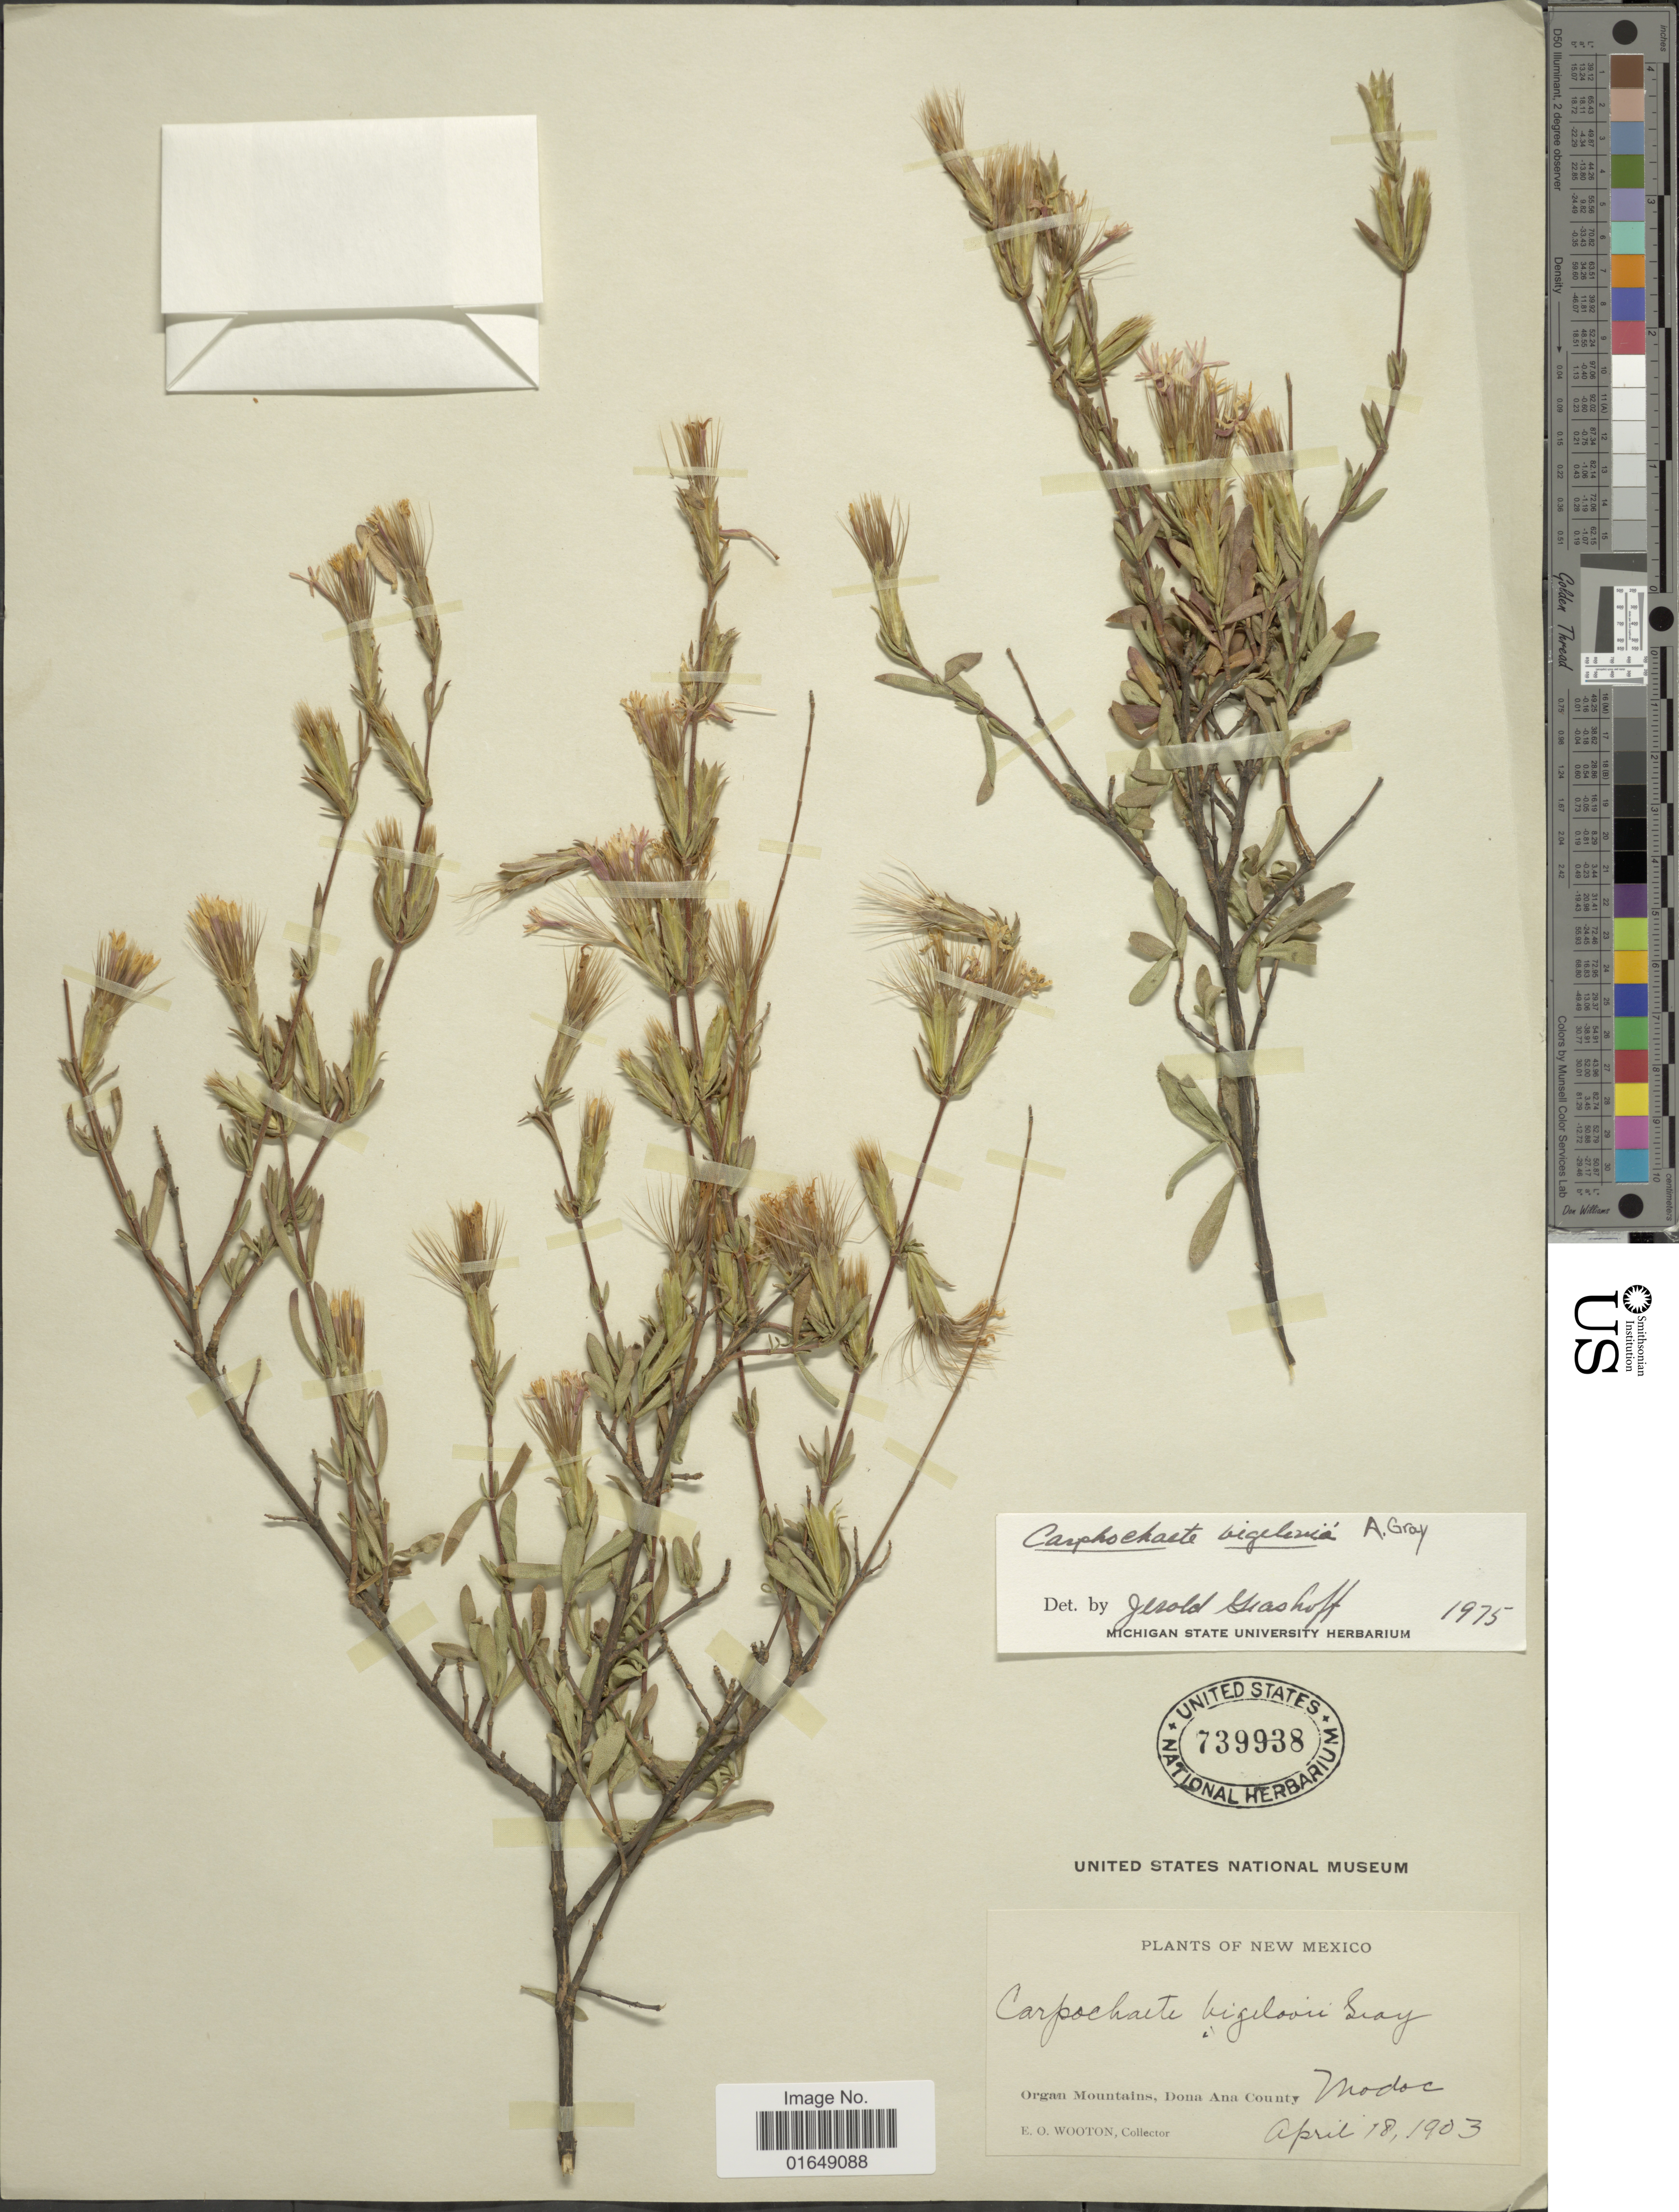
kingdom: Plantae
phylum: Tracheophyta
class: Magnoliopsida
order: Asterales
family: Asteraceae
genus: Carphochaete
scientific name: Carphochaete bigelovii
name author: A. Gray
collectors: E. O. Wooton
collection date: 1903-04-18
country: United States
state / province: New Mexico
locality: Organ Mountains, Dona Ana County, Modoc.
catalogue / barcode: US 739938